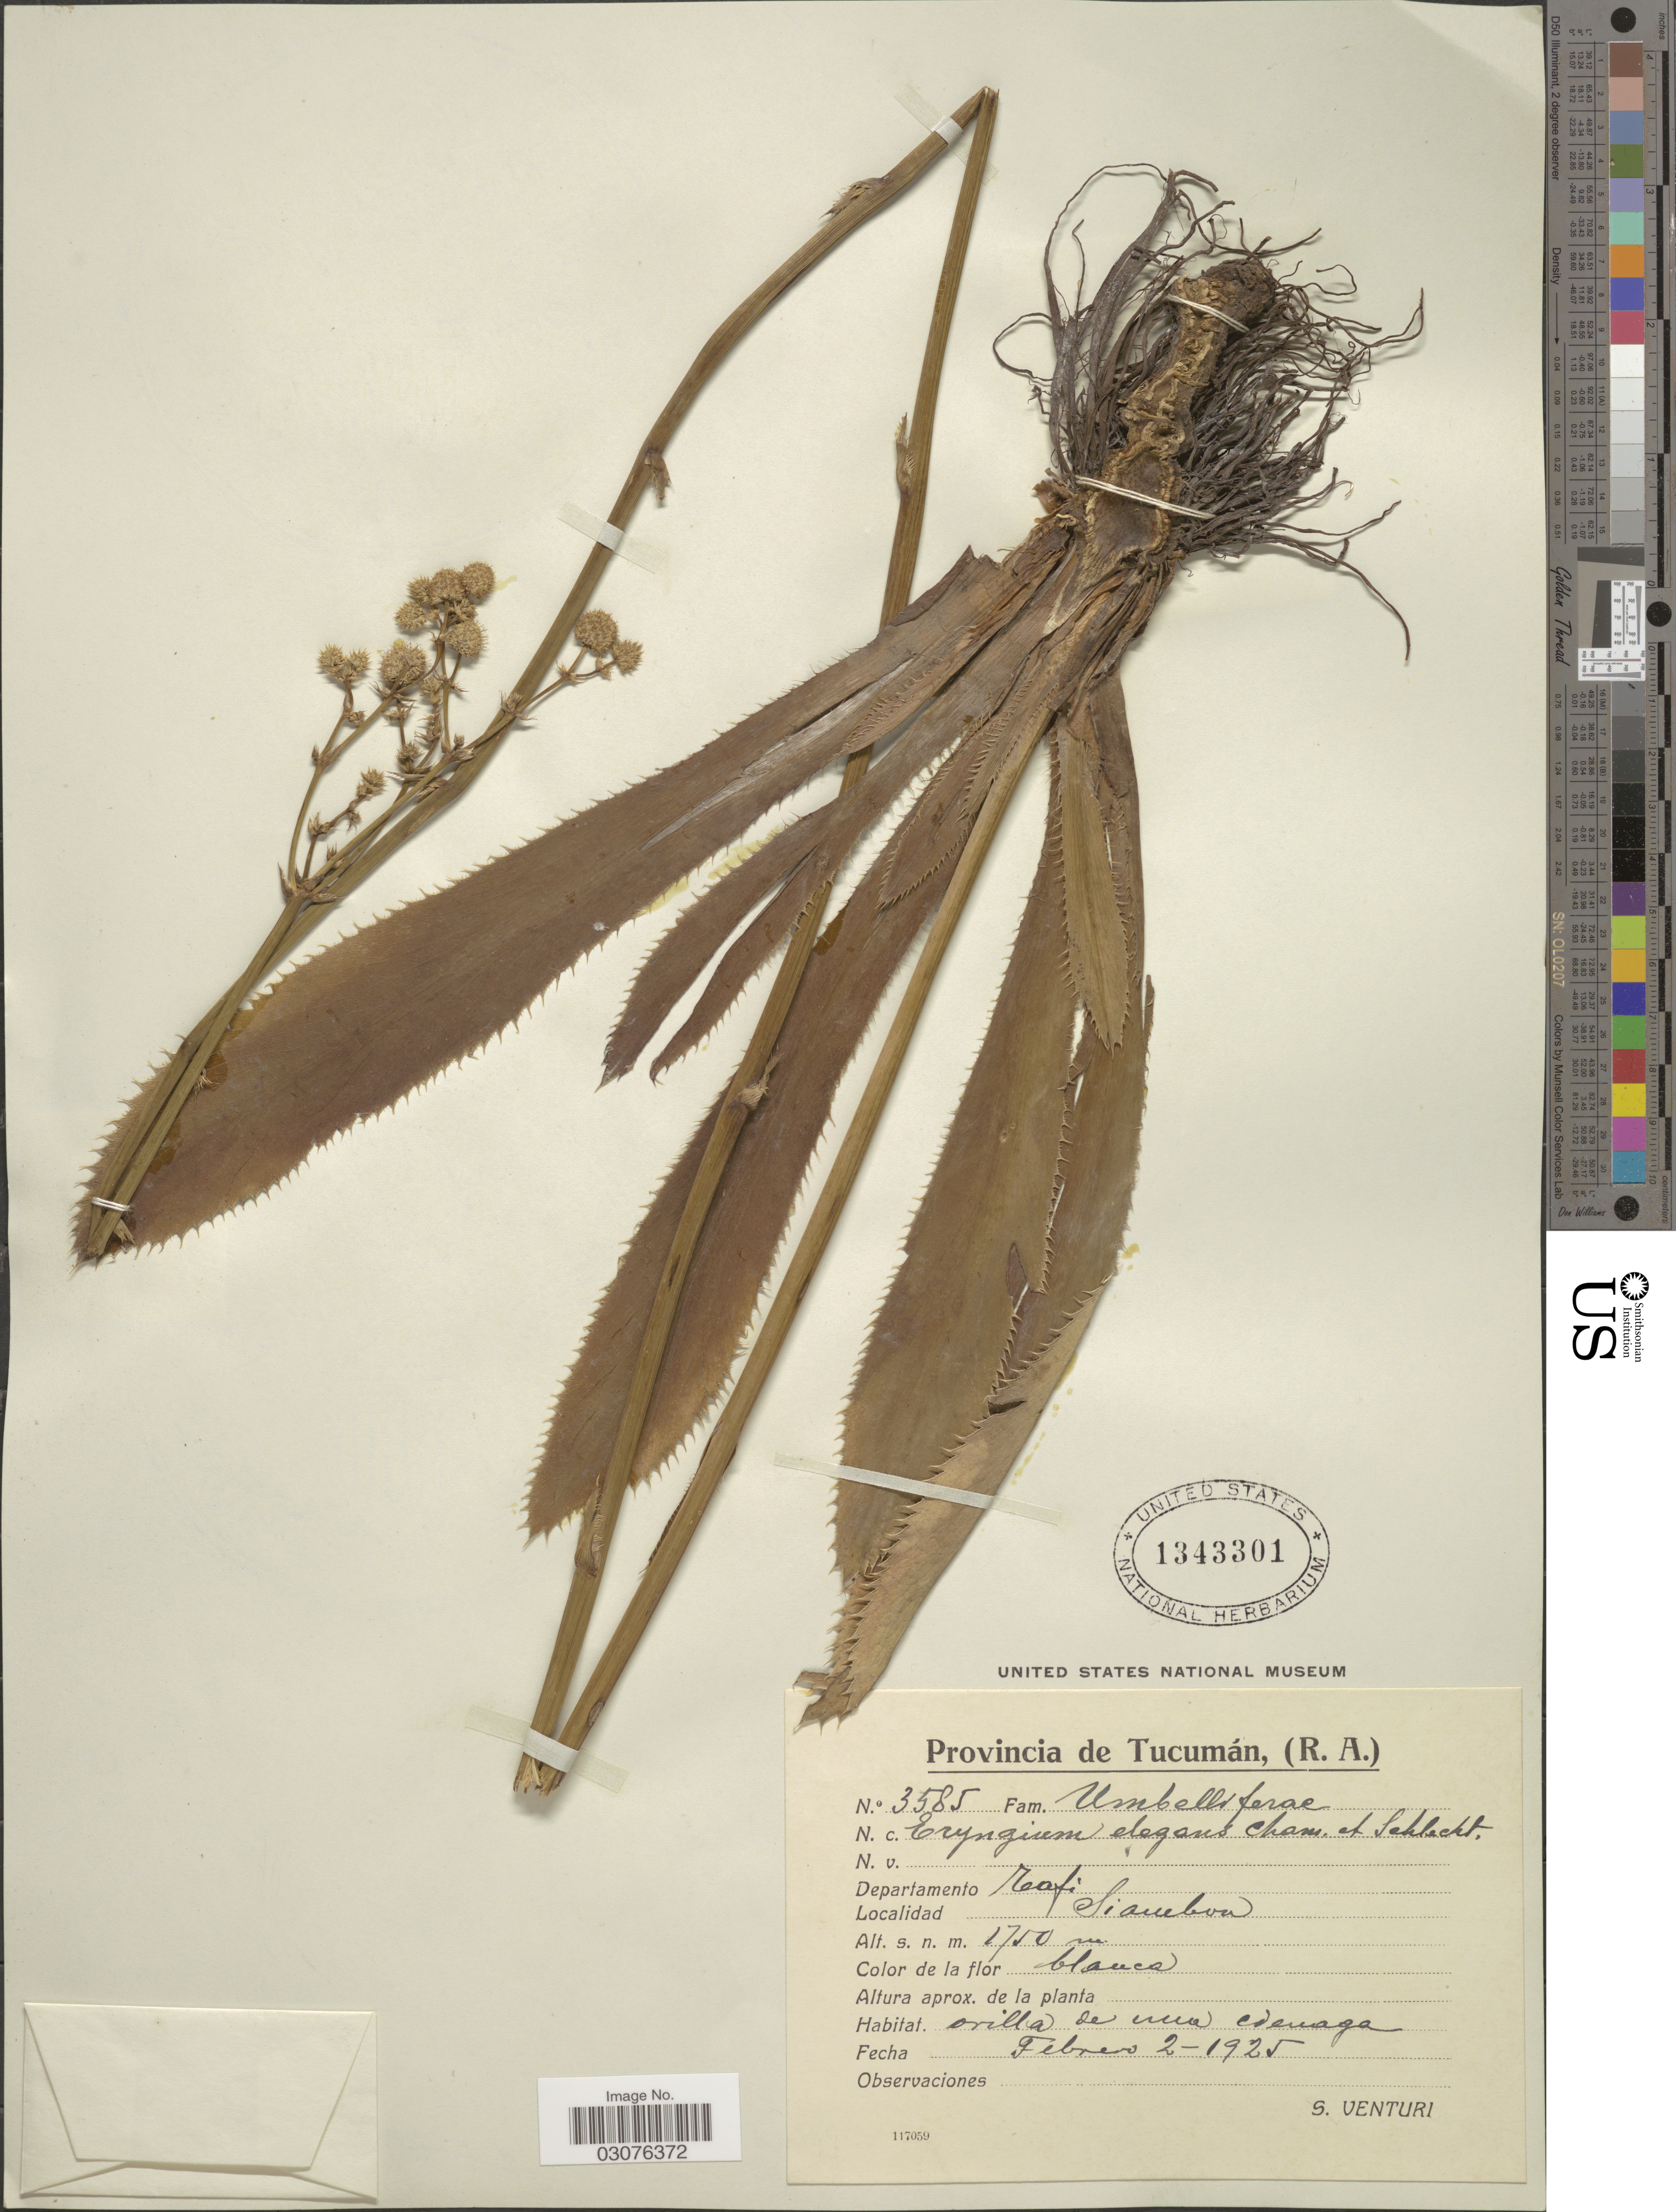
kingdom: Plantae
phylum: Tracheophyta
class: Magnoliopsida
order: Apiales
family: Apiaceae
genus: Eryngium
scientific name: Eryngium elegans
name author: Cham. ex Schltdl.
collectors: S. Venturi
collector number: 3585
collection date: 1925-02-02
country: Argentina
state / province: Tucuman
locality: Departamento Tafi. Siambou.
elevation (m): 1750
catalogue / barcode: US 1343301